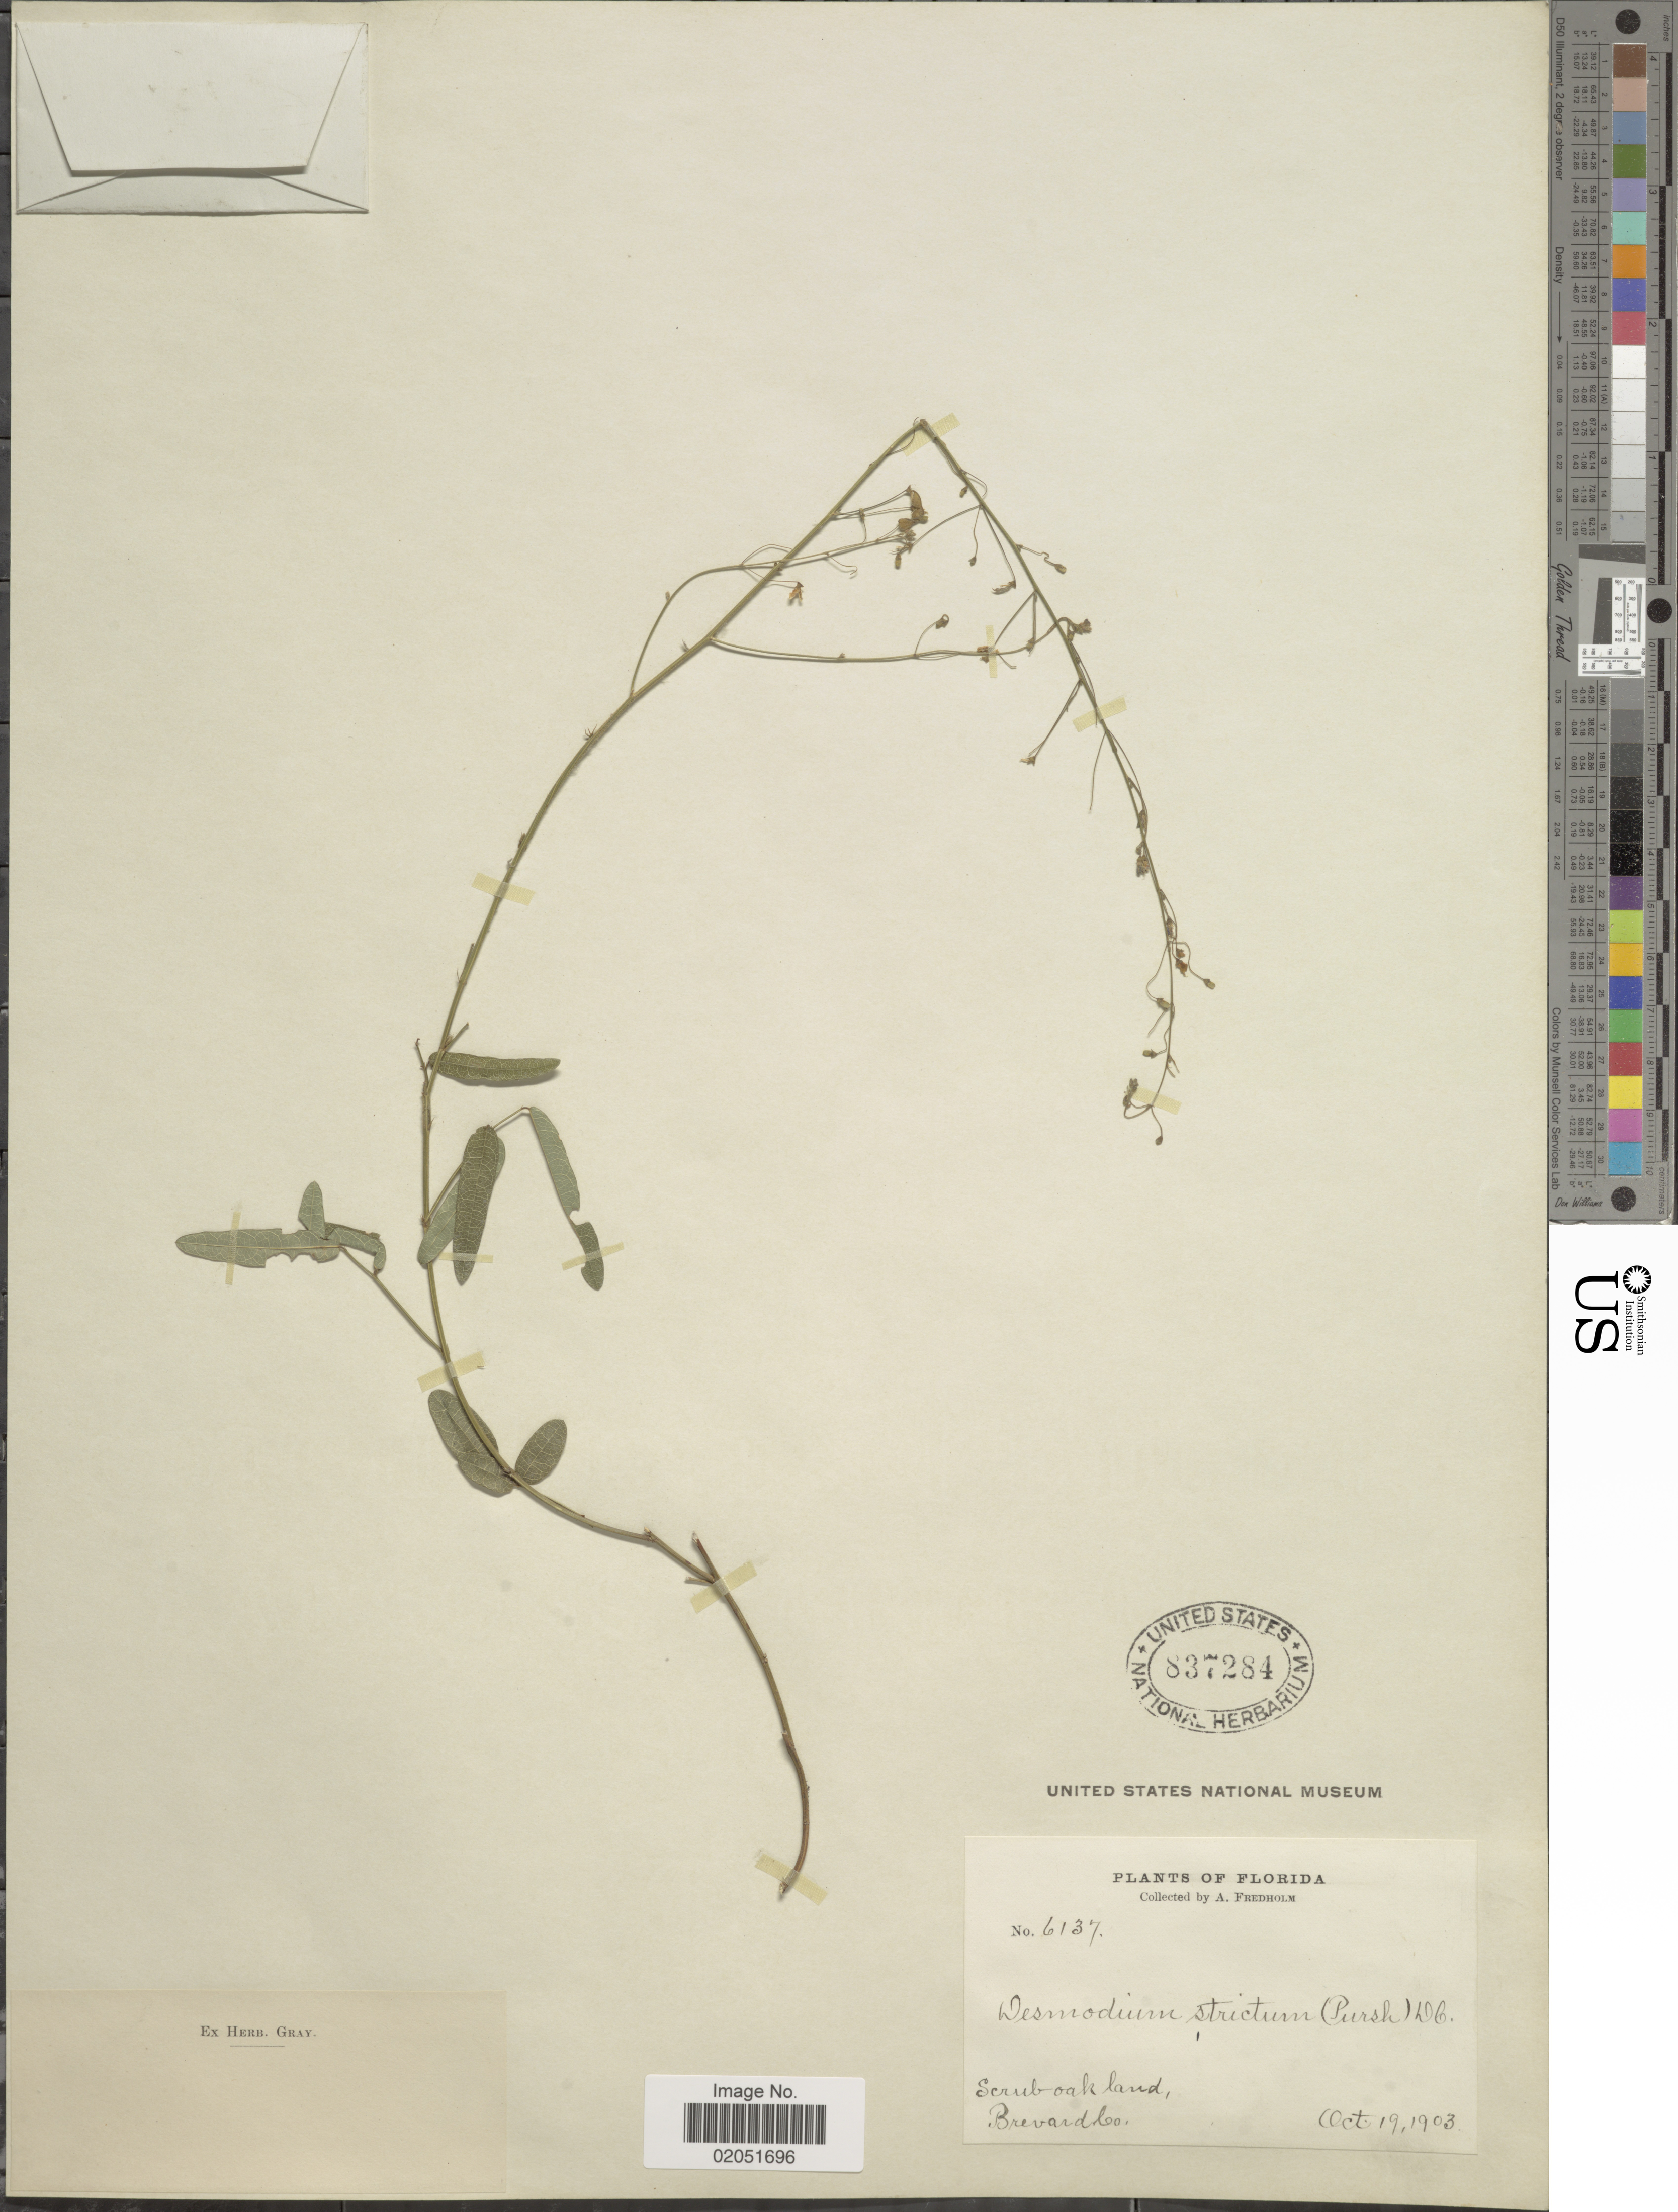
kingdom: Plantae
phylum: Tracheophyta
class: Magnoliopsida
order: Fabales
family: Fabaceae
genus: Desmodium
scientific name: Desmodium strictum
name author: (Pursh) DC.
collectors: A. Fredholm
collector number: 6137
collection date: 1903-10-19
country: United States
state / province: Florida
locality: Brevard Co.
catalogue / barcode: US 837284